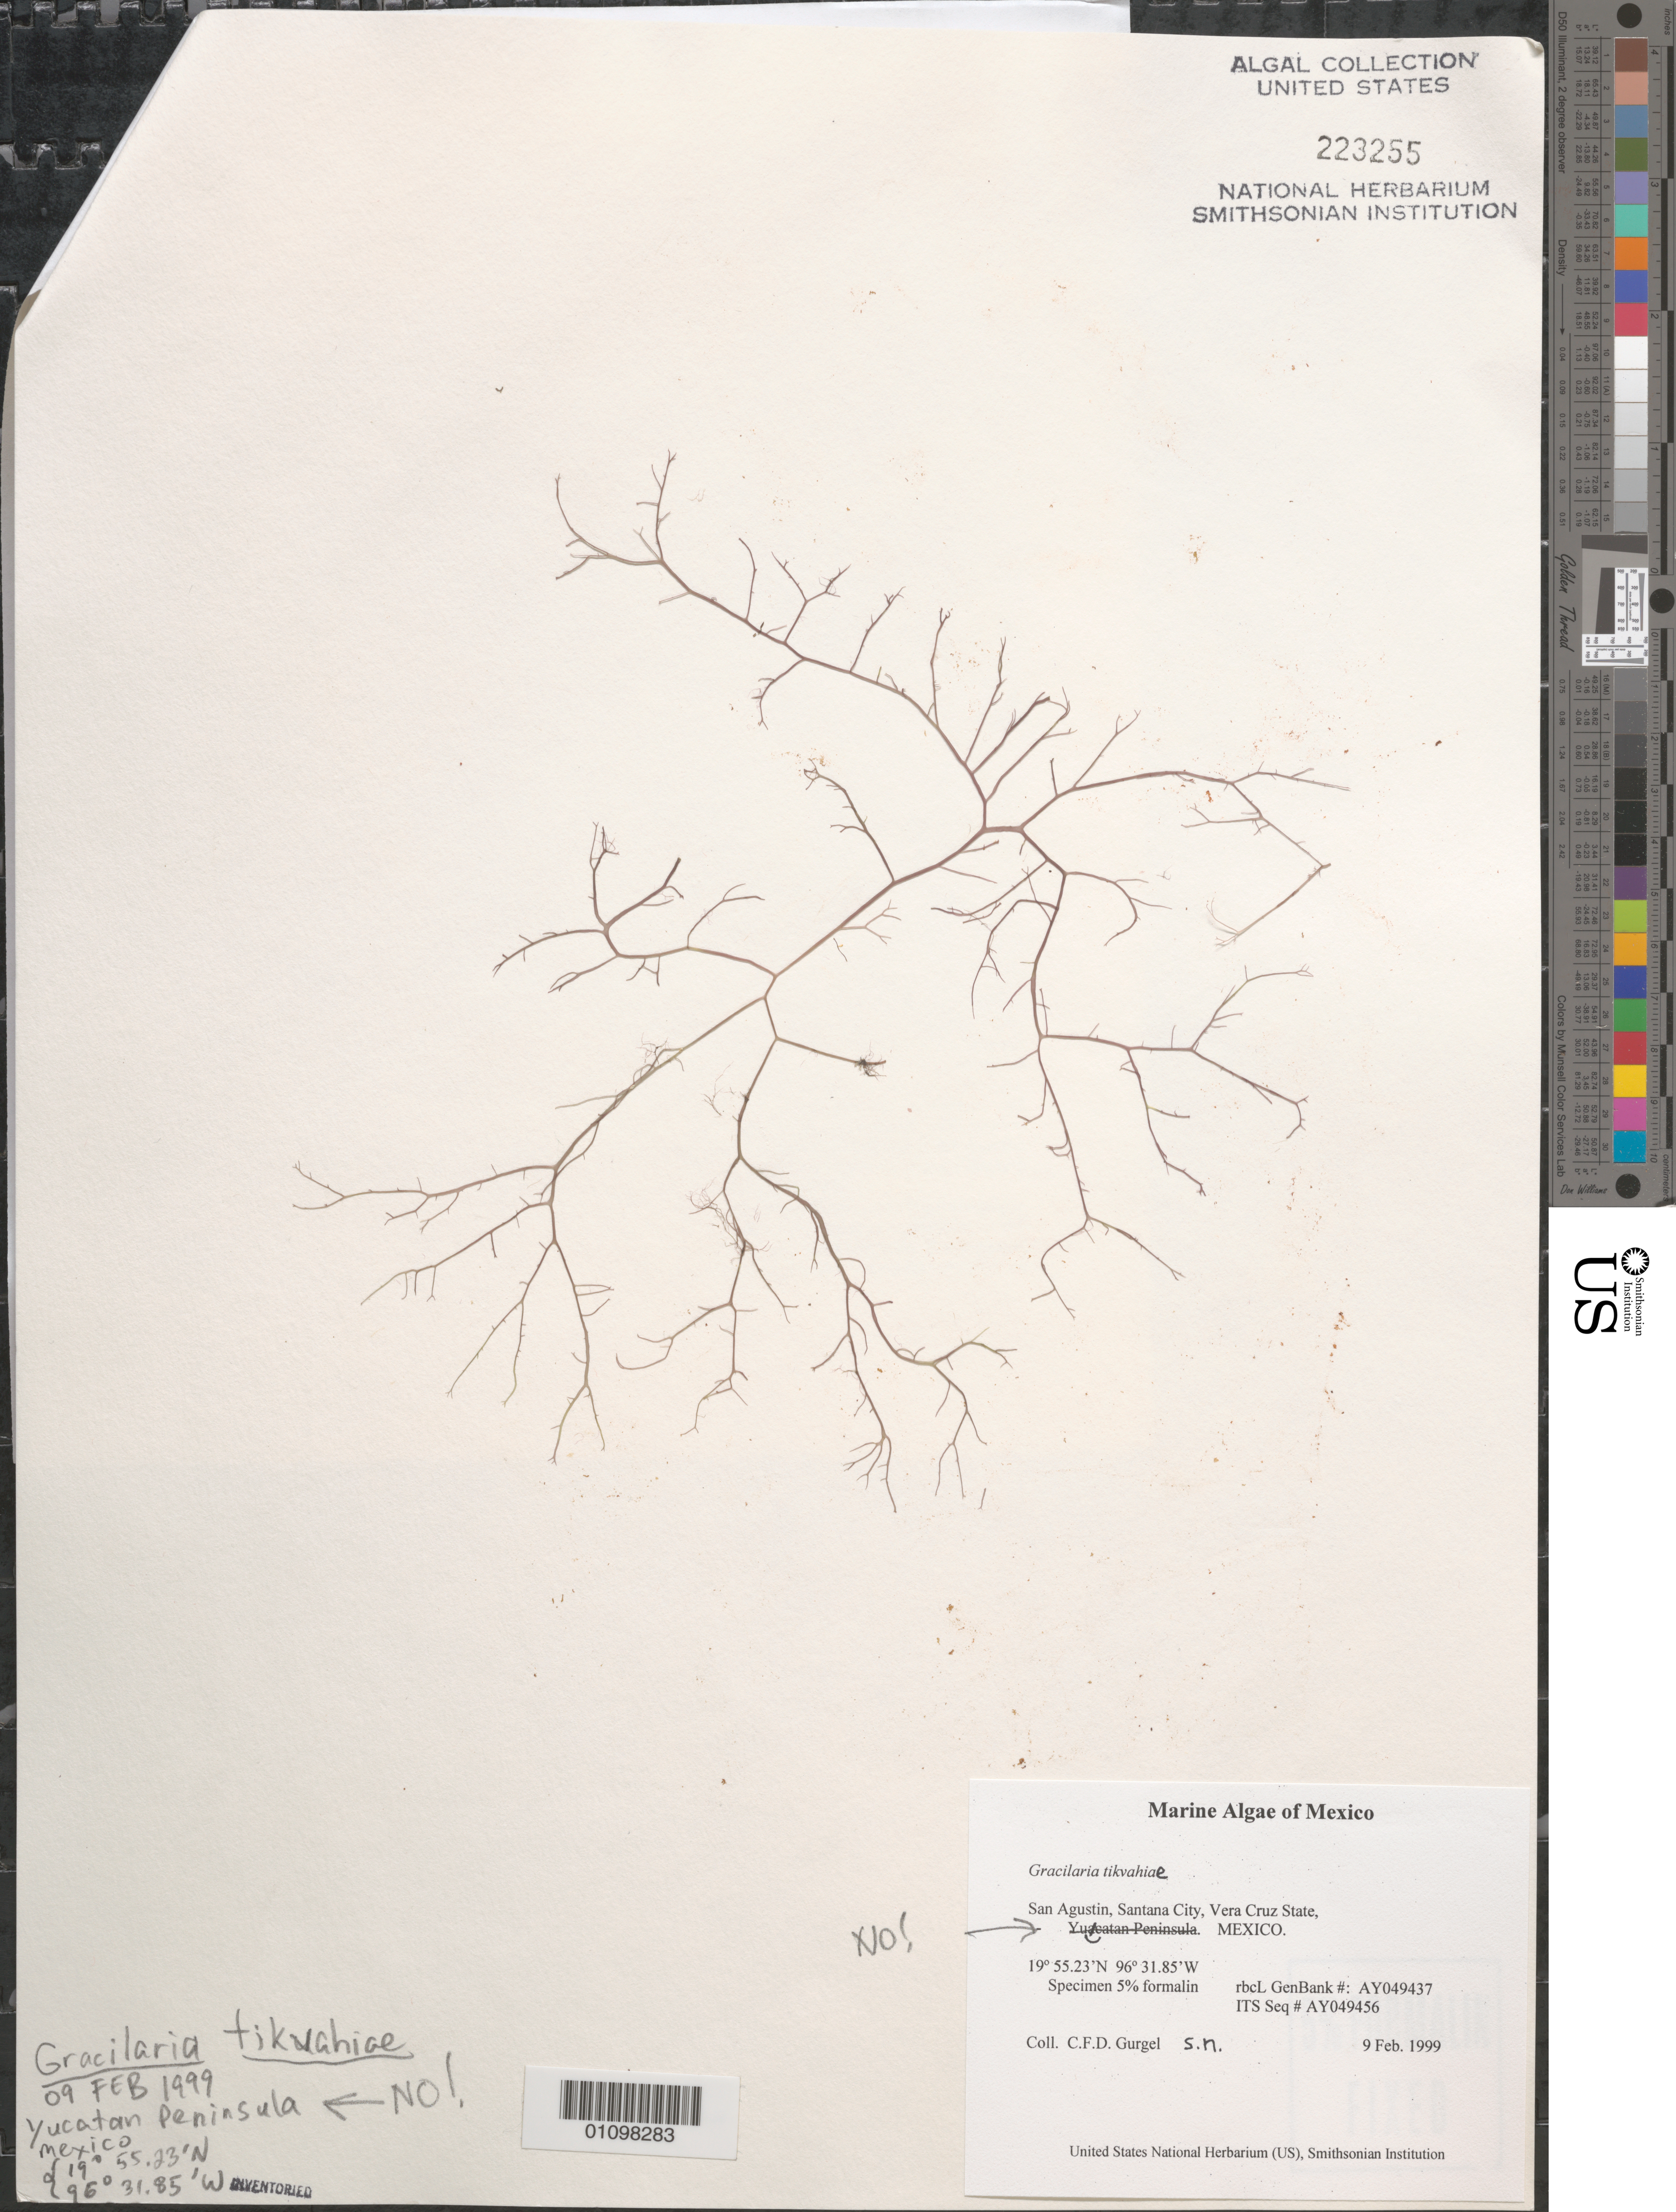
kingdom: Plantae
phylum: Rhodophyta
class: Florideophyceae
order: Gracilariales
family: Gracilariaceae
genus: Gracilaria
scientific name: Gracilaria tikvahiae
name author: McLachlan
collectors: C. Gurgel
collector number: rbcL GenBank AY049437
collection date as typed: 09 Feb 1999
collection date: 1999-02-09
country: Mexico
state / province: Veracruz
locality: San Agustin, Santana City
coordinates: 19 55.23'N, 96 31.85'W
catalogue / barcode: US 223255